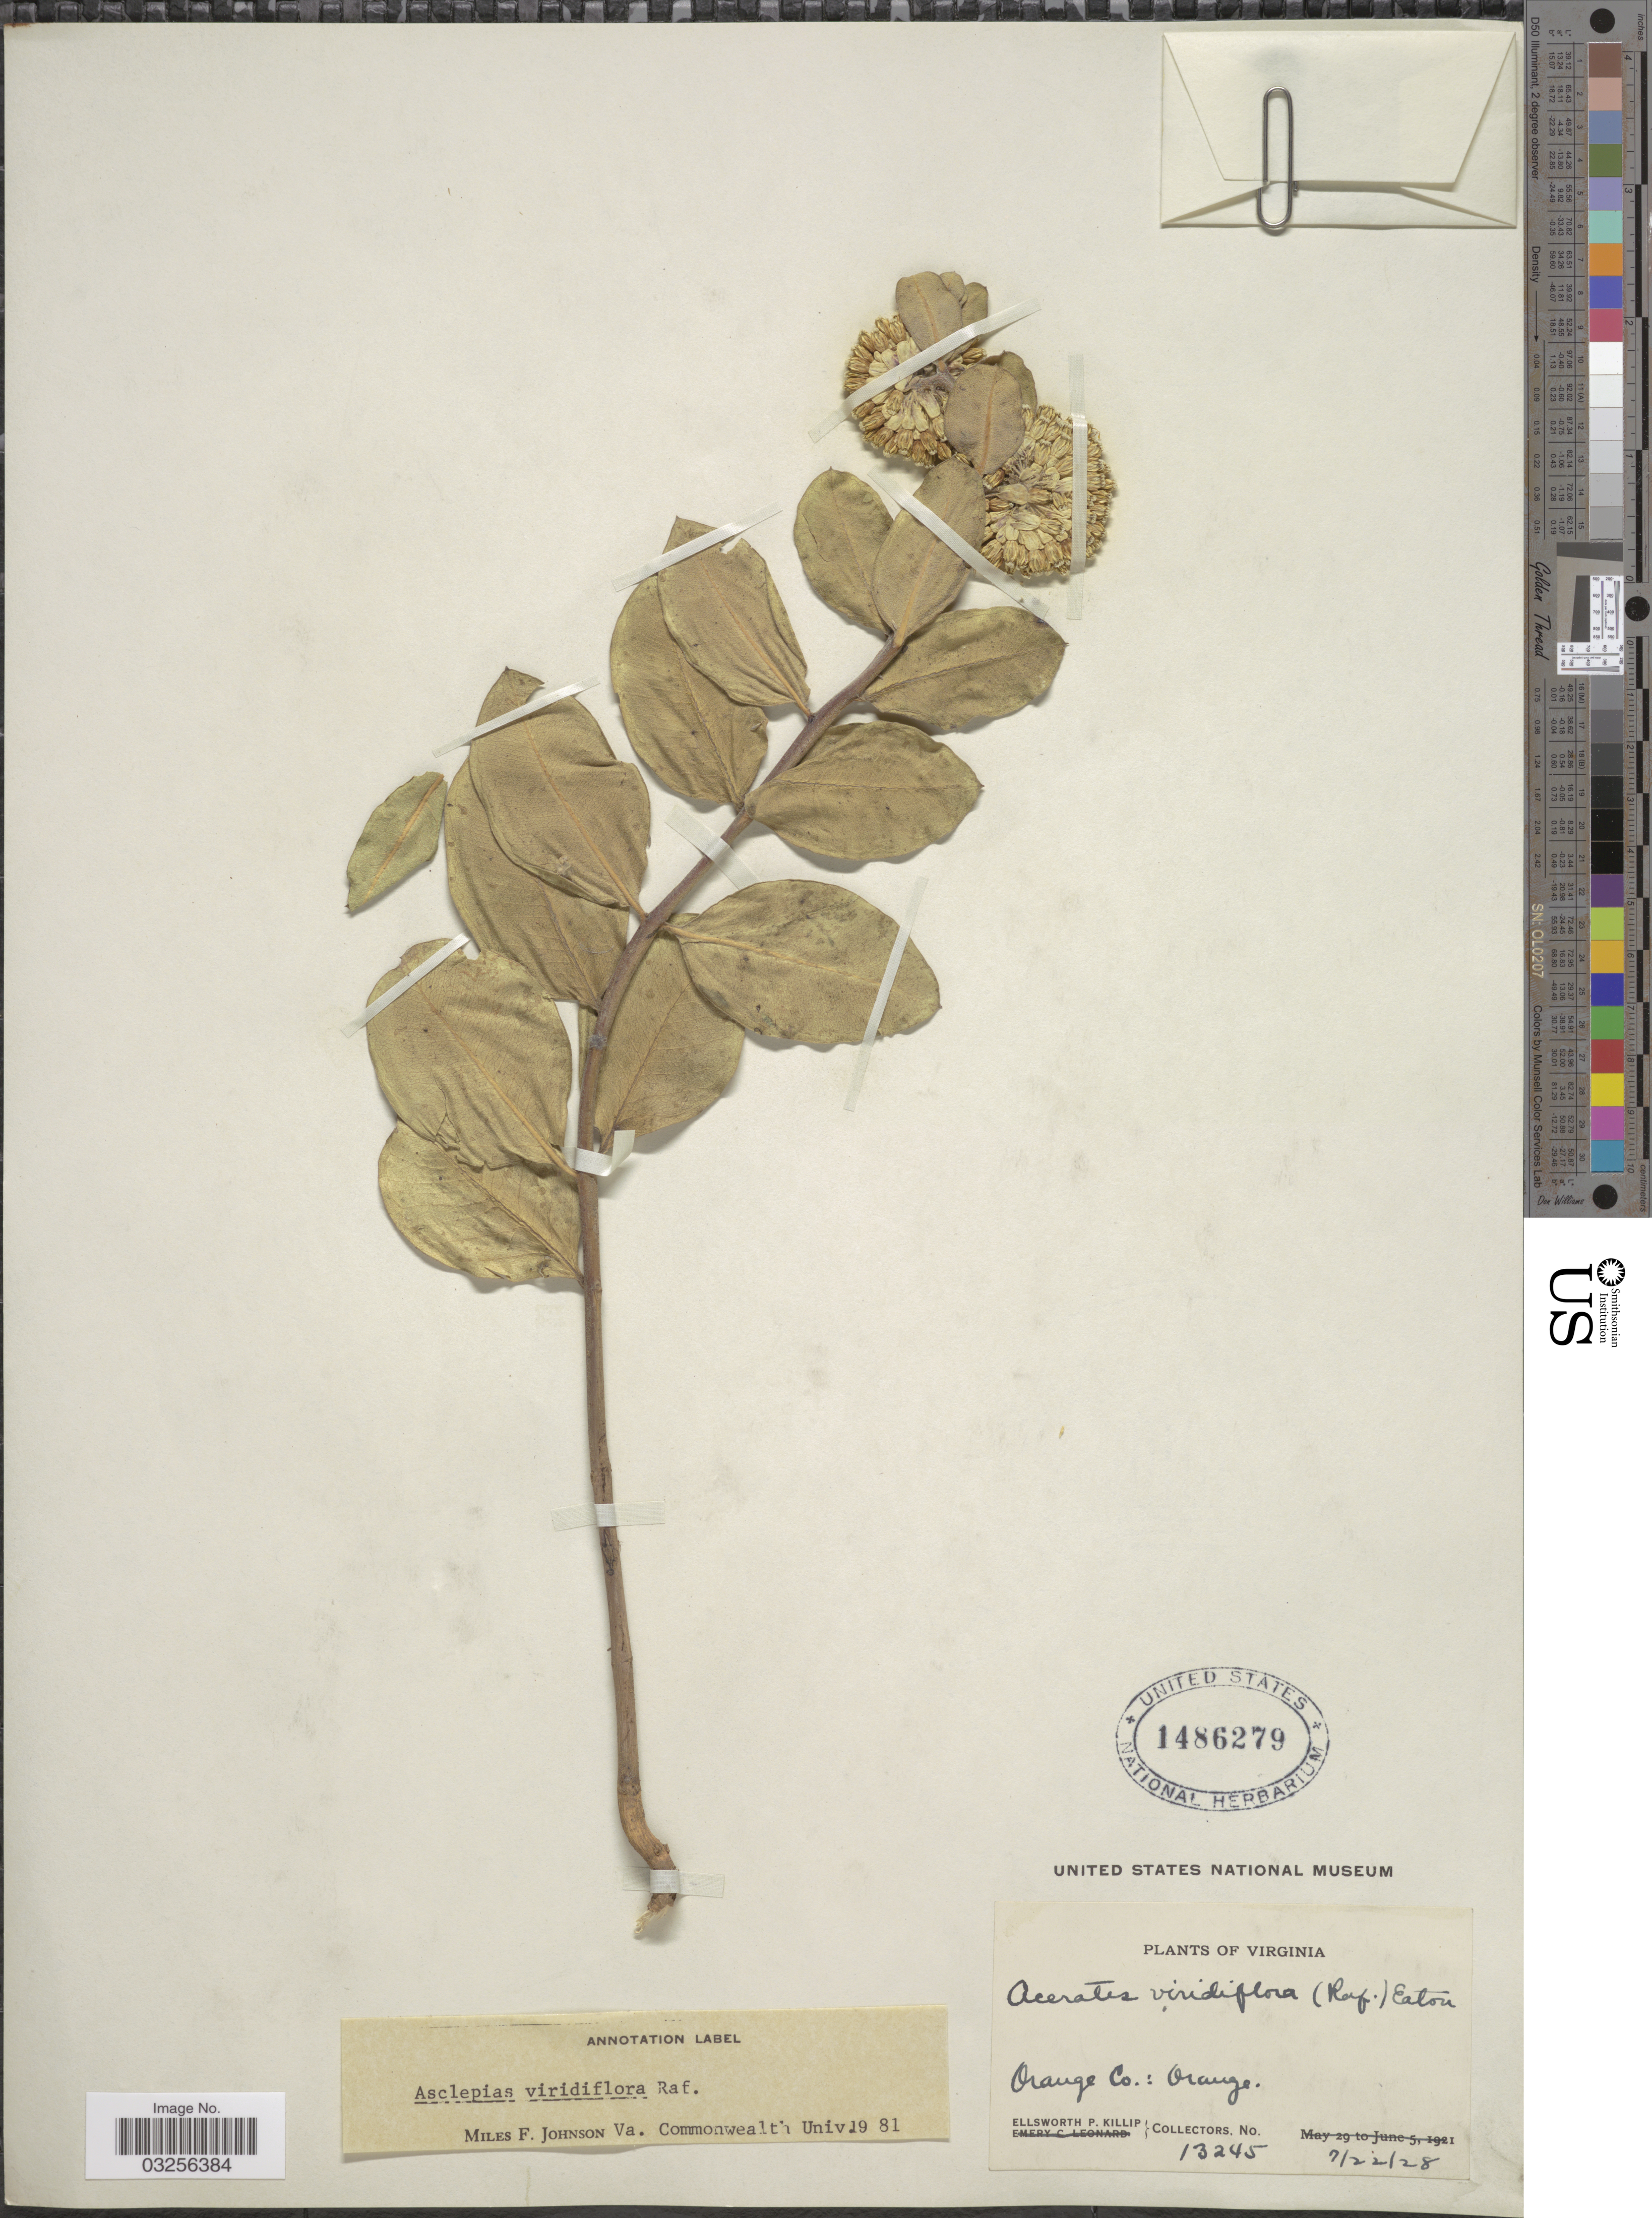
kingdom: Plantae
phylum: Tracheophyta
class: Magnoliopsida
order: Gentianales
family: Apocynaceae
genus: Asclepias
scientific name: Asclepias viridiflora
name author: Raf.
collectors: E. P. Killip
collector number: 13245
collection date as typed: Transcribed d/m/y: 22/7/28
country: United States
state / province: Virginia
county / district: Orange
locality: Orange Co.: Orange.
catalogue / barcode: US 1486279